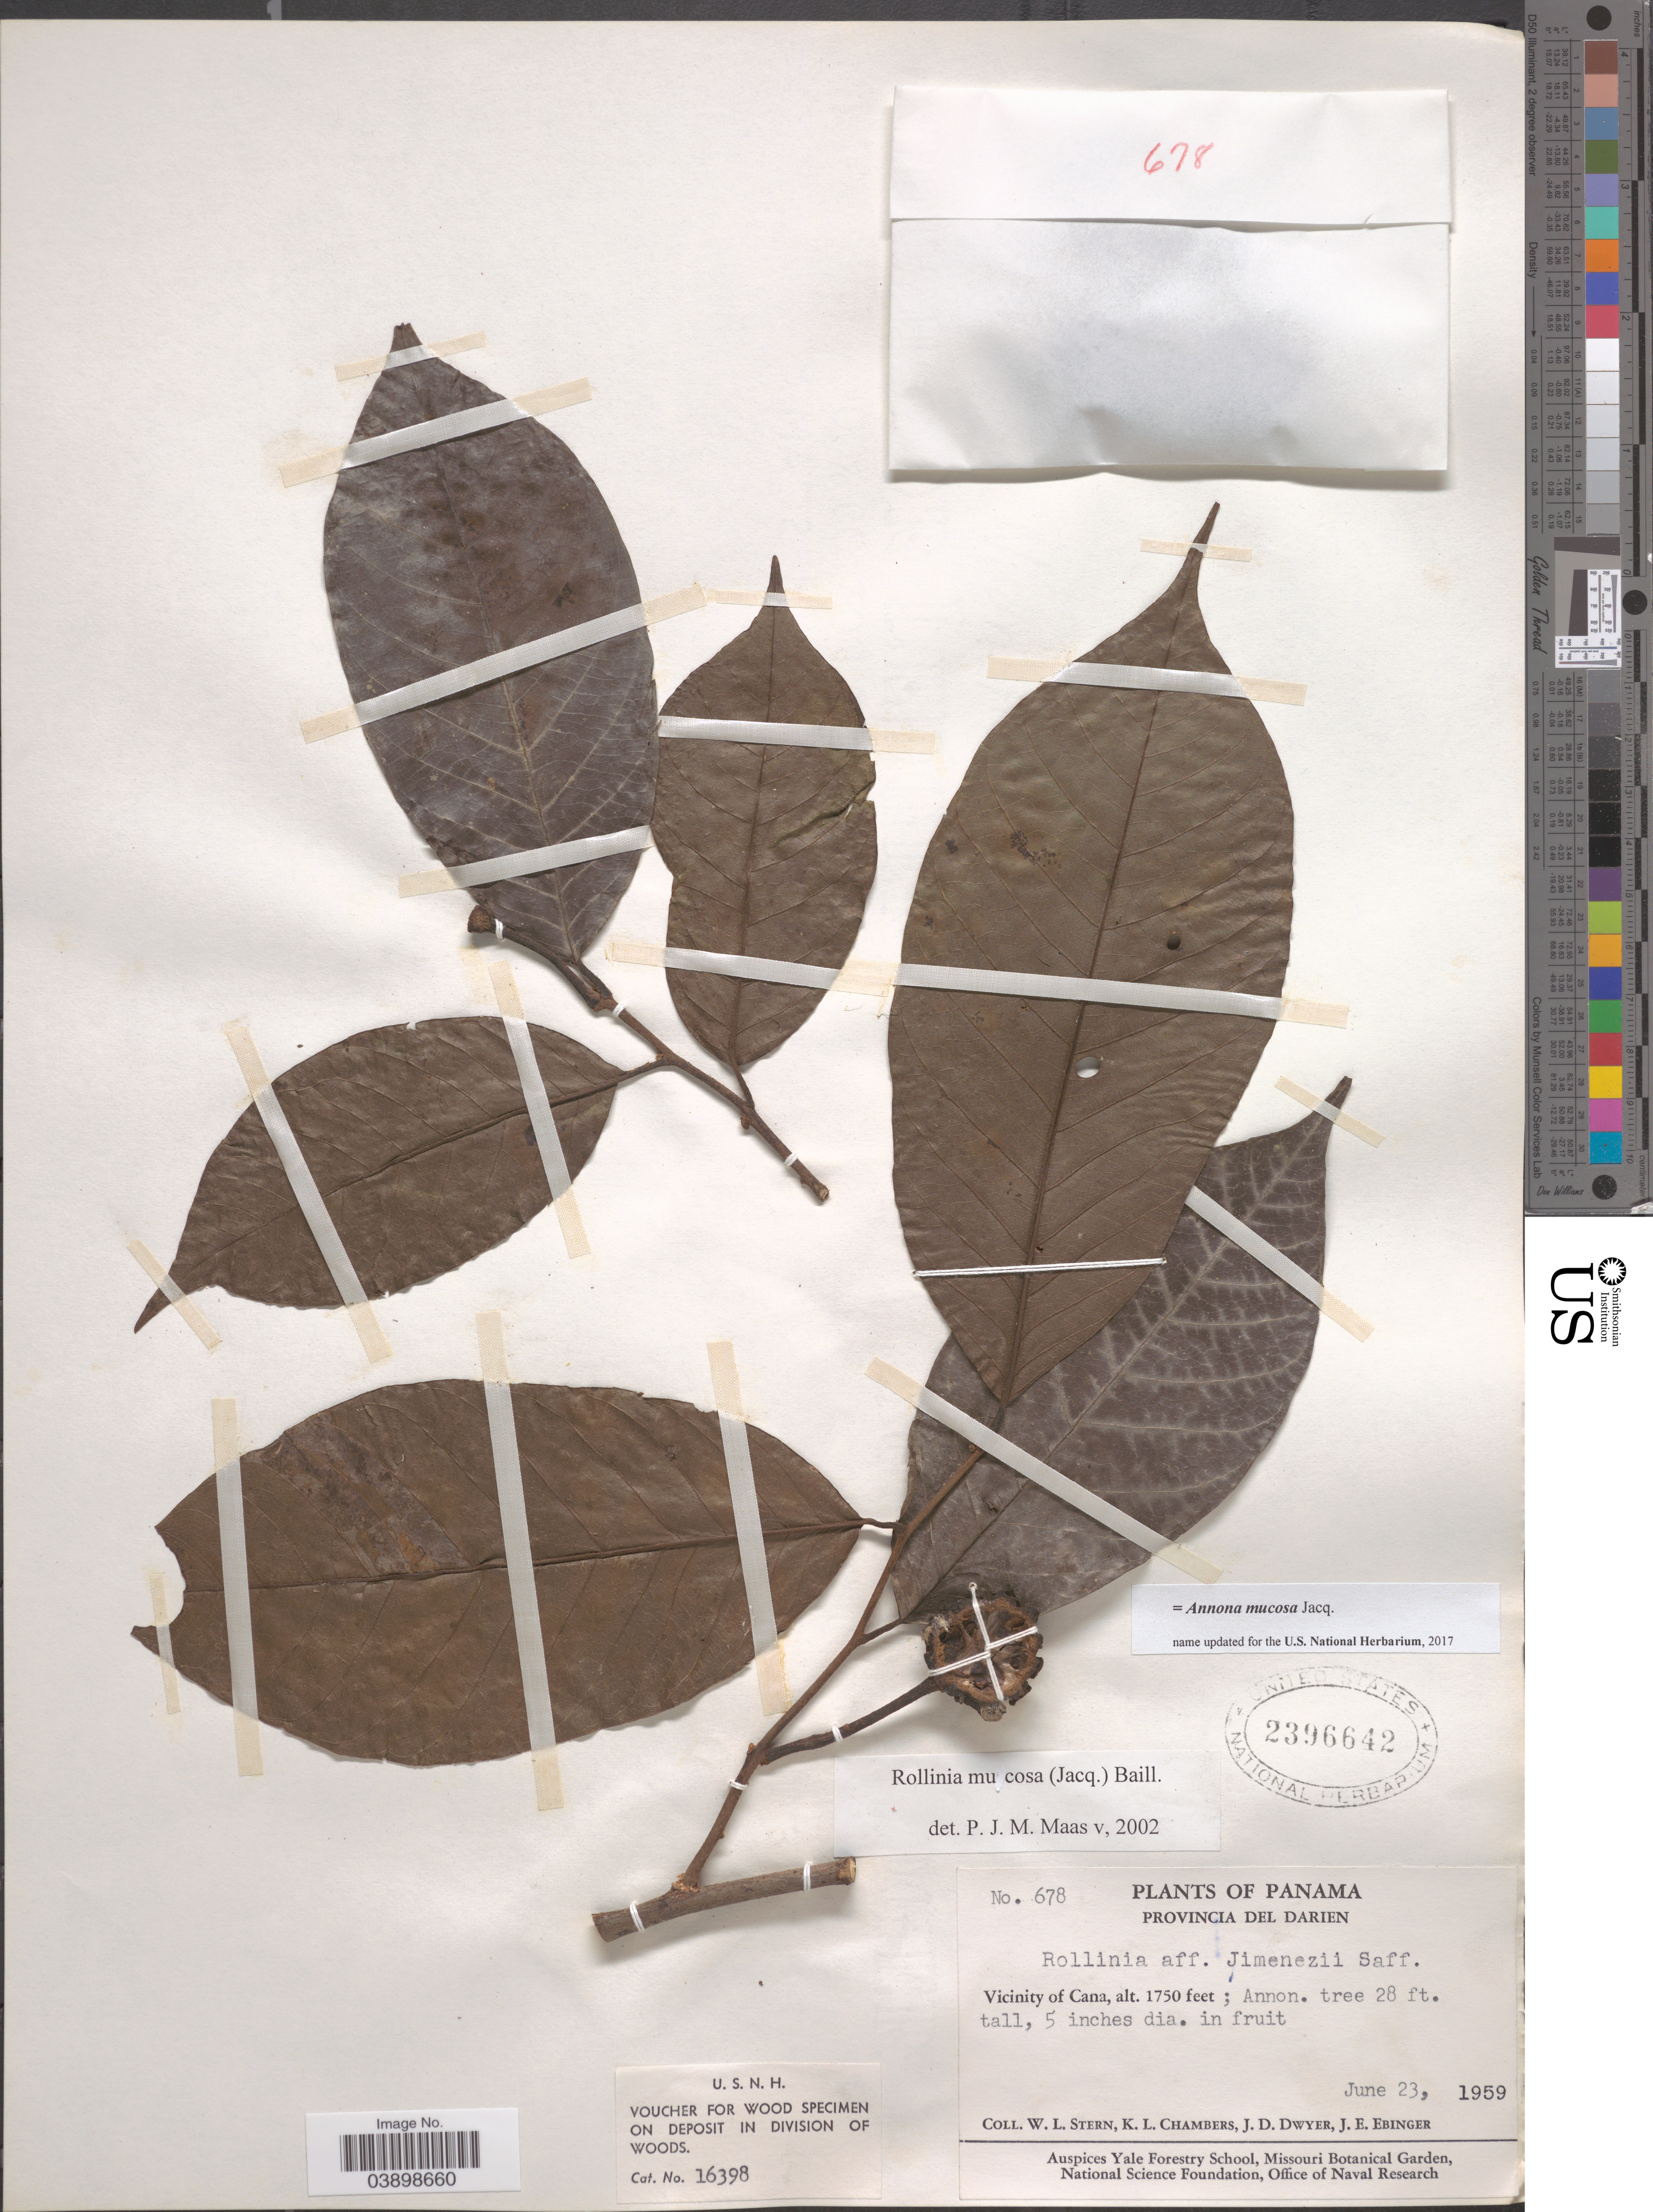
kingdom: Plantae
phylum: Tracheophyta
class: Magnoliopsida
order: Magnoliales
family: Annonaceae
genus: Annona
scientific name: Annona mucosa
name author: Jacq.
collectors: W. L. Stern, K. Chambers, J. D. Dwyer & J. Ebinger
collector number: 678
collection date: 1959-06-23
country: Panama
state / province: Darien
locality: Provincia del Darien. Vicinity of Cana.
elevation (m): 533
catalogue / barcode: US 2396642